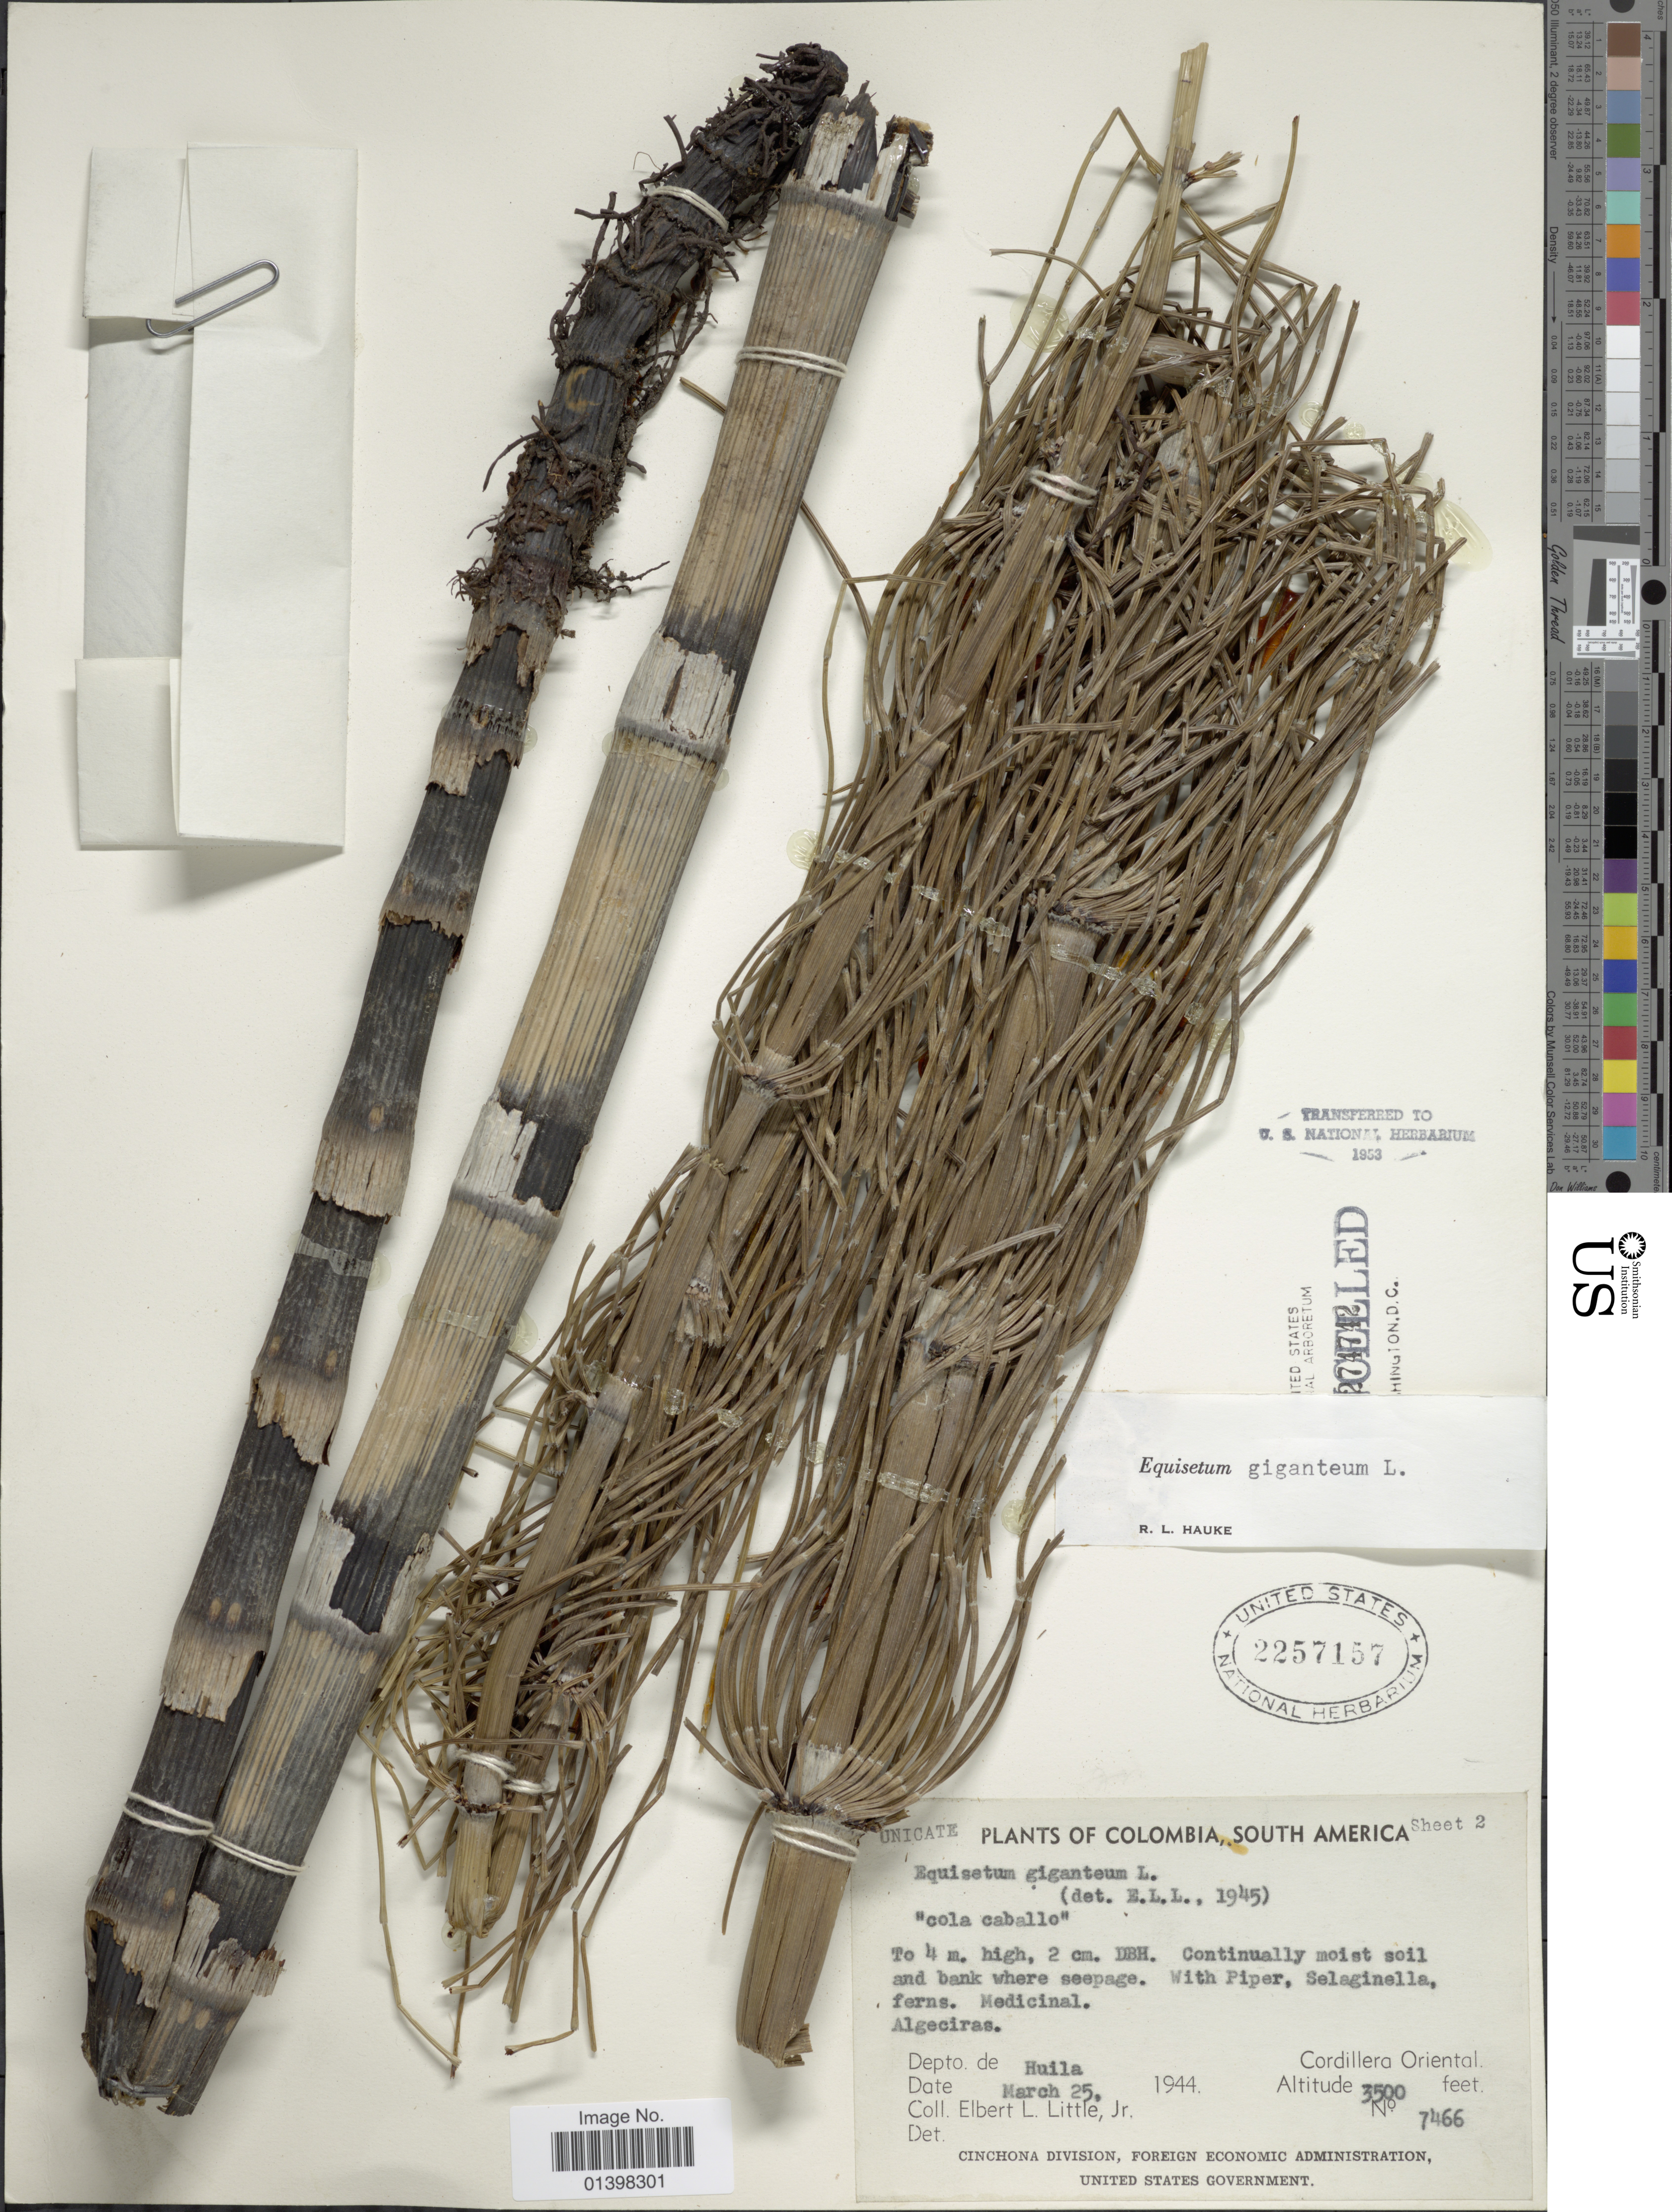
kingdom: Plantae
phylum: Tracheophyta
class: Polypodiopsida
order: Equisetales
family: Equisetaceae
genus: Equisetum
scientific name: Equisetum giganteum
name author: L.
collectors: E. L. Little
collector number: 7466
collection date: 1944-03-25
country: Colombia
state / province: Huila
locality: Cordillera Oriental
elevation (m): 1067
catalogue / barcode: US 2257157